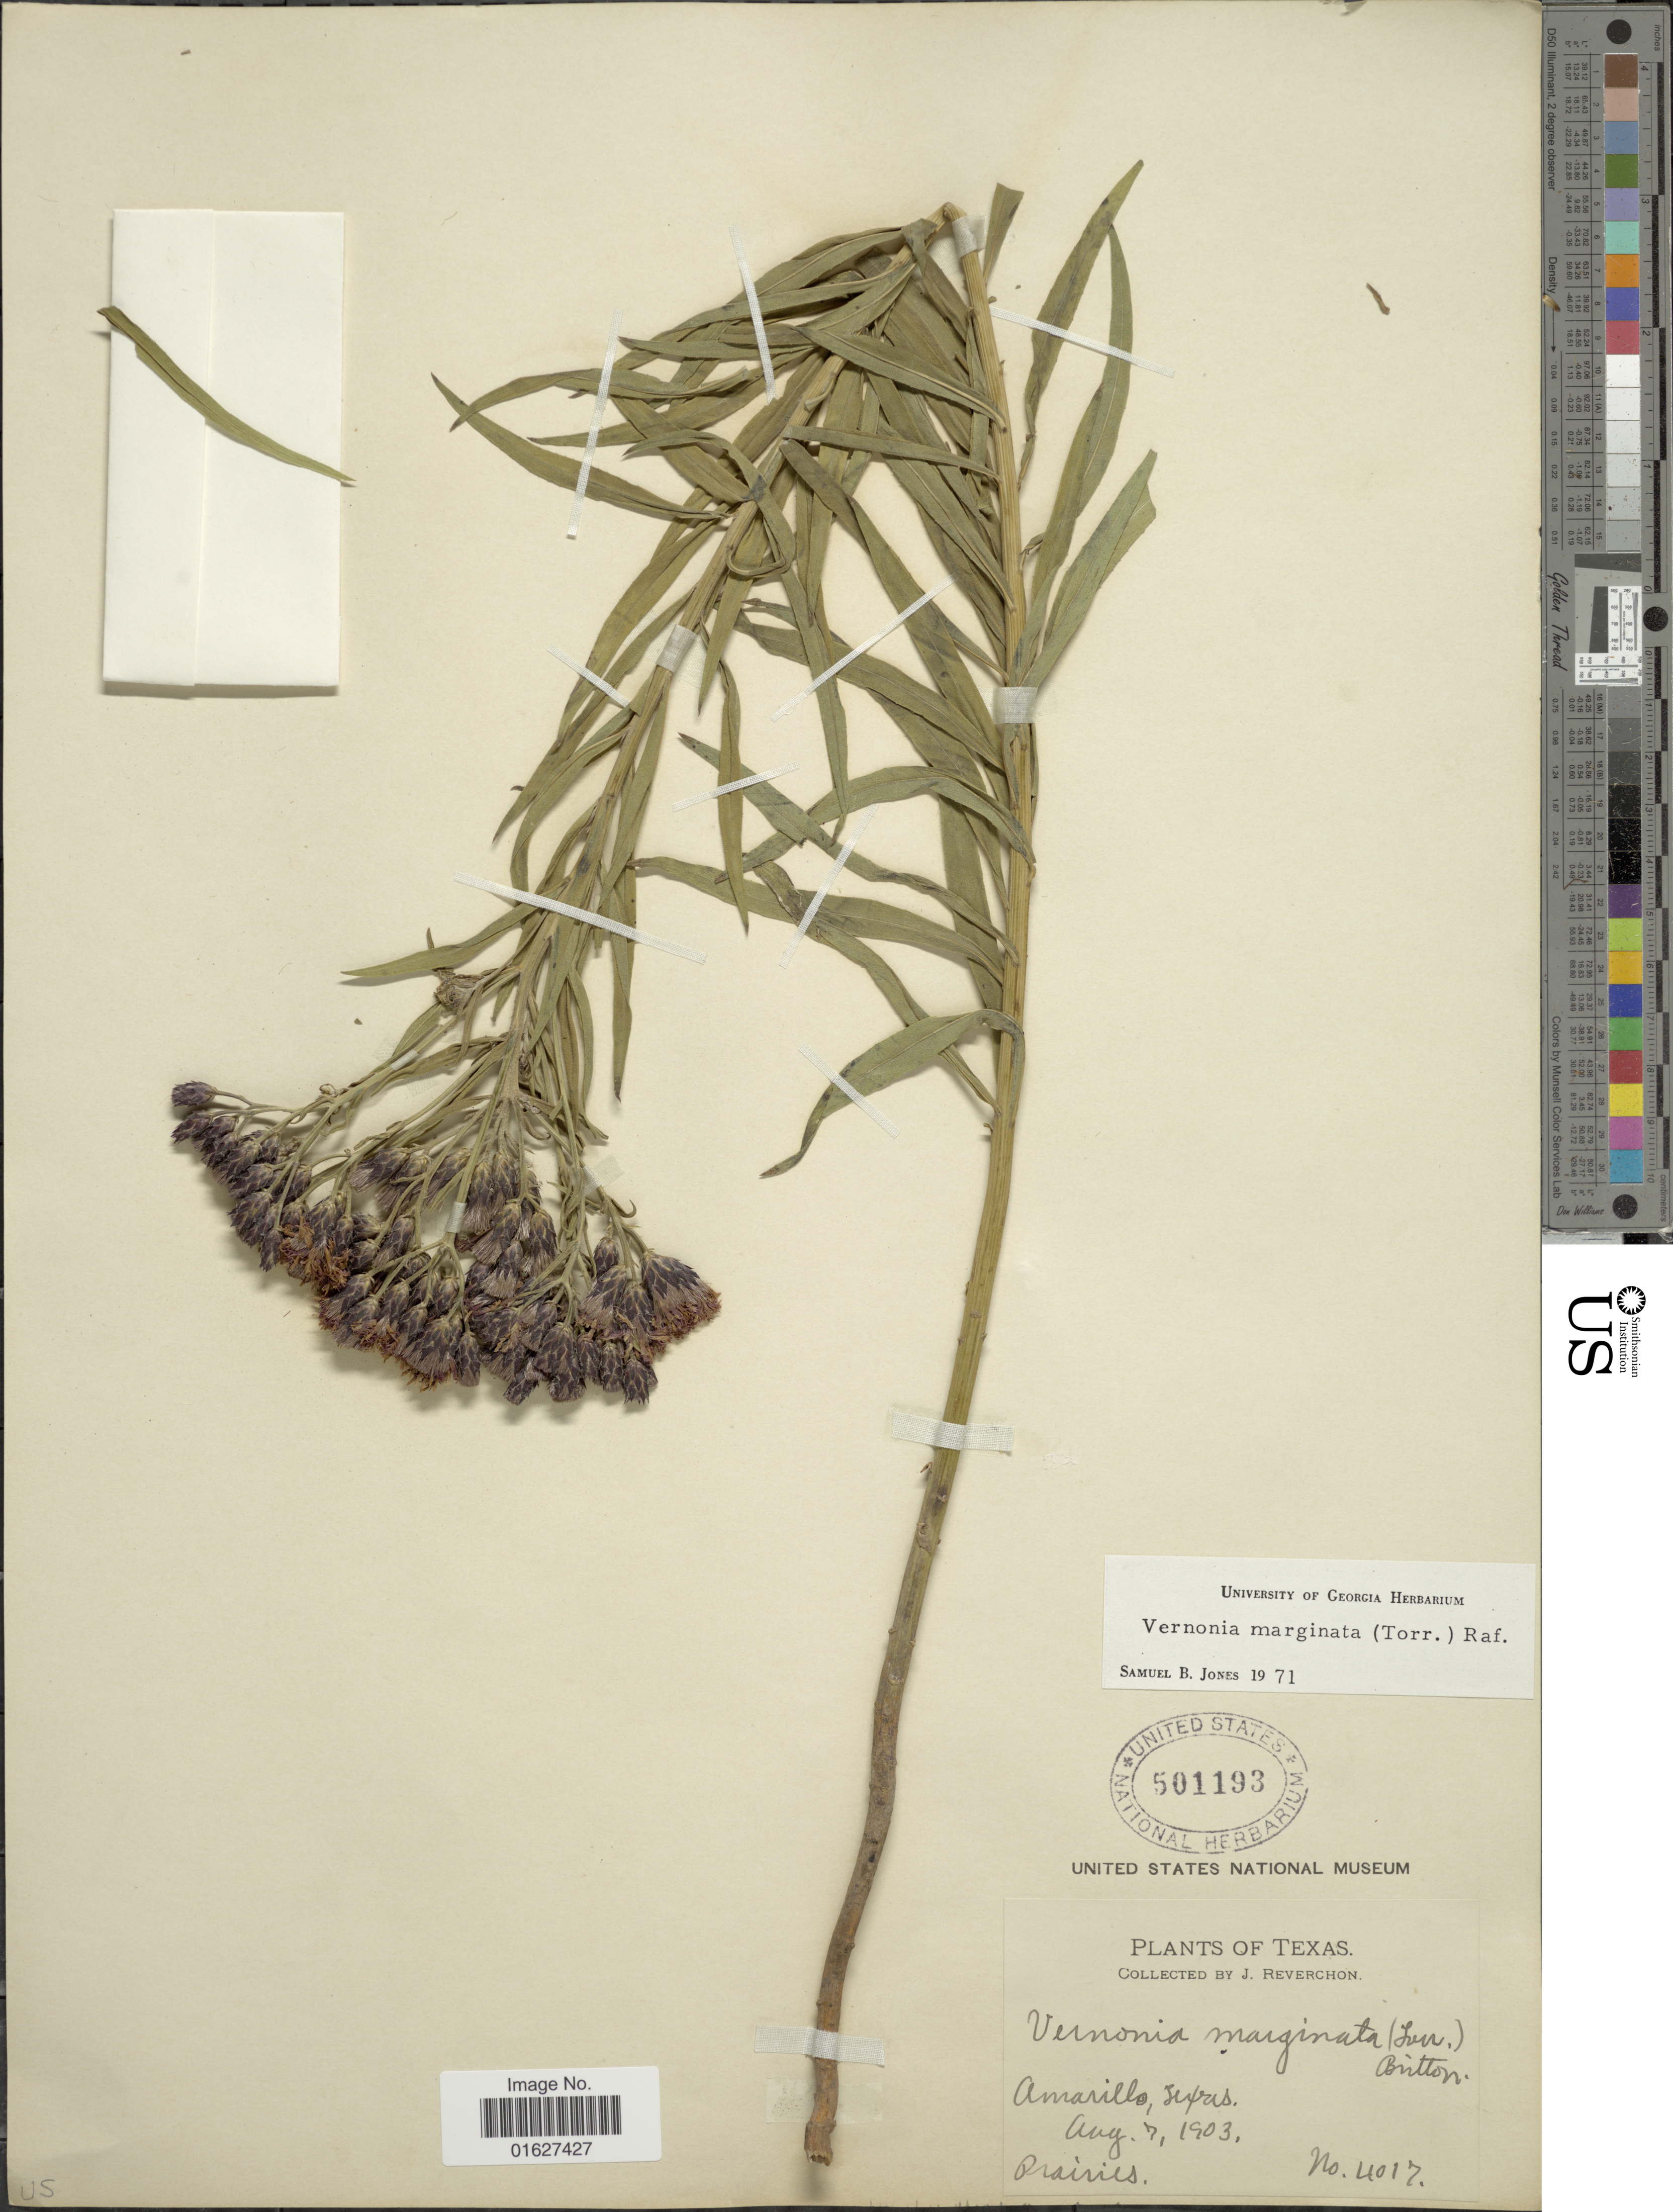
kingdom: Plantae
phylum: Tracheophyta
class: Magnoliopsida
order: Asterales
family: Asteraceae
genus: Vernonia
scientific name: Vernonia marginata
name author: (Torr.) Raf.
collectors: J. Reverchon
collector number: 4017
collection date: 1903-08-07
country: United States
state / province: Texas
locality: Amarillo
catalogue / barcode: US 501193